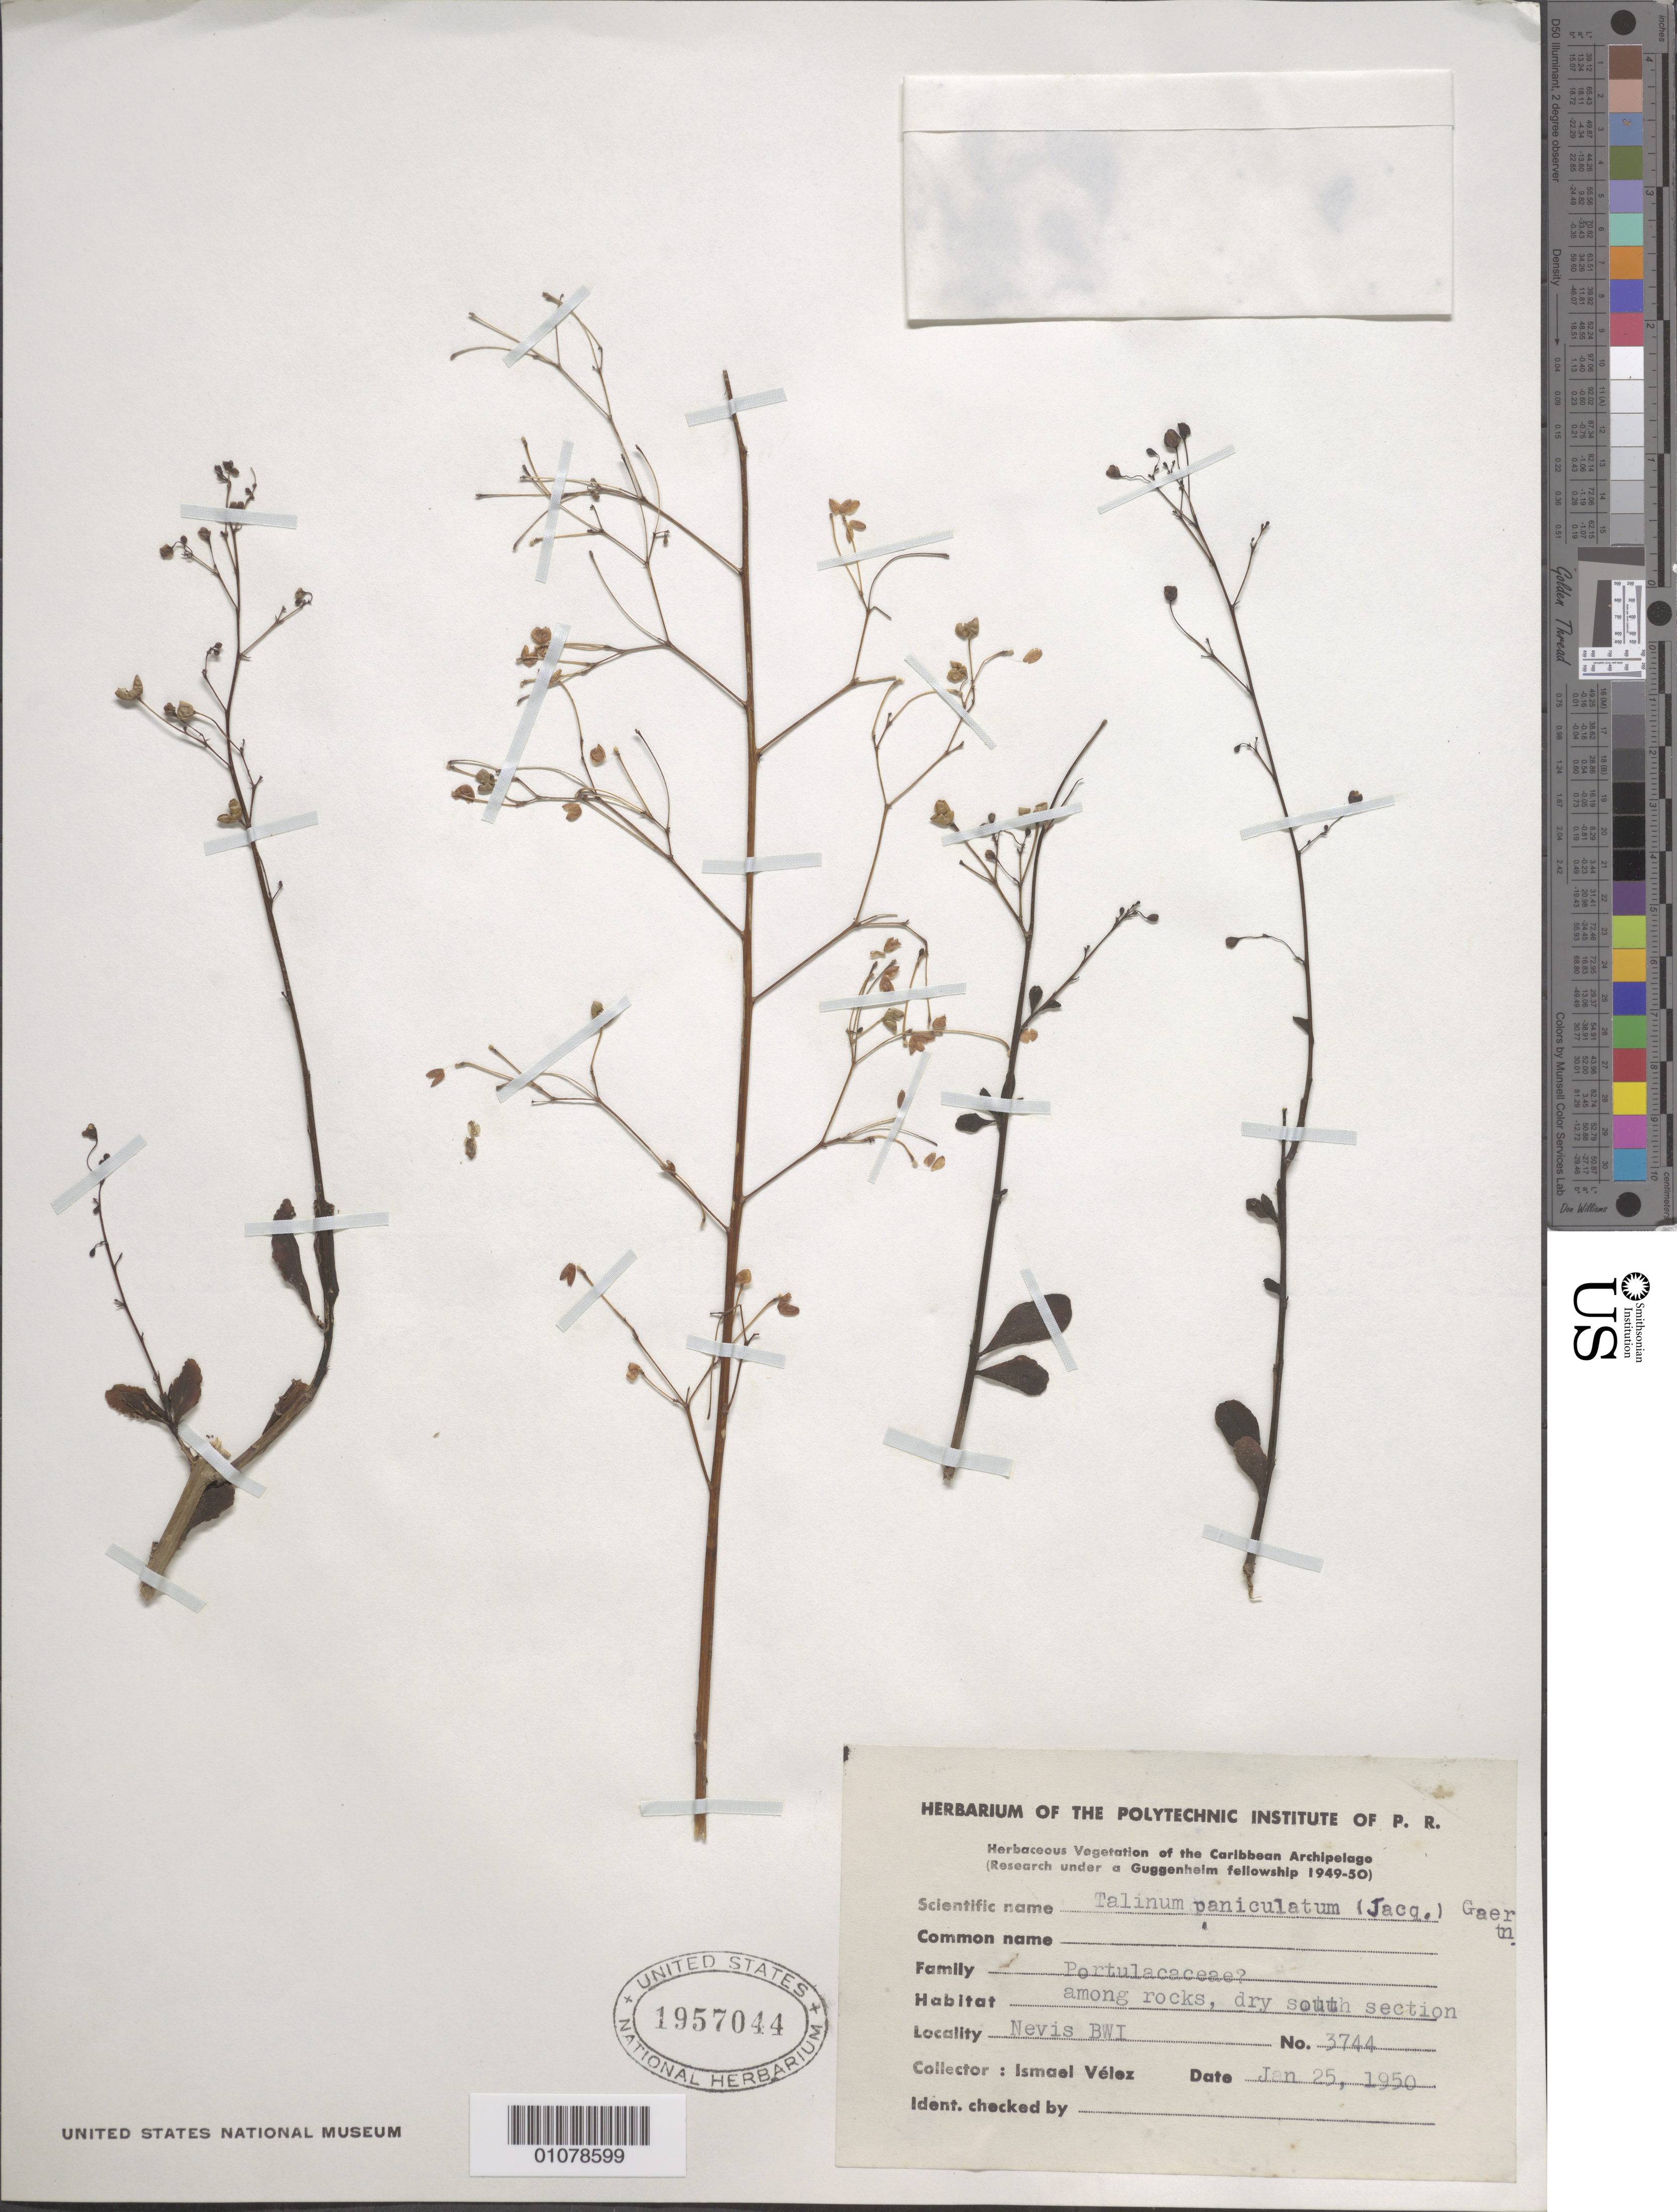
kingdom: Plantae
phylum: Tracheophyta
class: Magnoliopsida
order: Caryophyllales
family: Talinaceae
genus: Talinum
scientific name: Talinum paniculatum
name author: (Jacq.) Gaertn.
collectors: I. Velez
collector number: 3744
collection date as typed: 25 Jan 1950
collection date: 1950-01-25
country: St. Christopher-Nevis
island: Nevis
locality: Nevis BWI, S section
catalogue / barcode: US 1957044